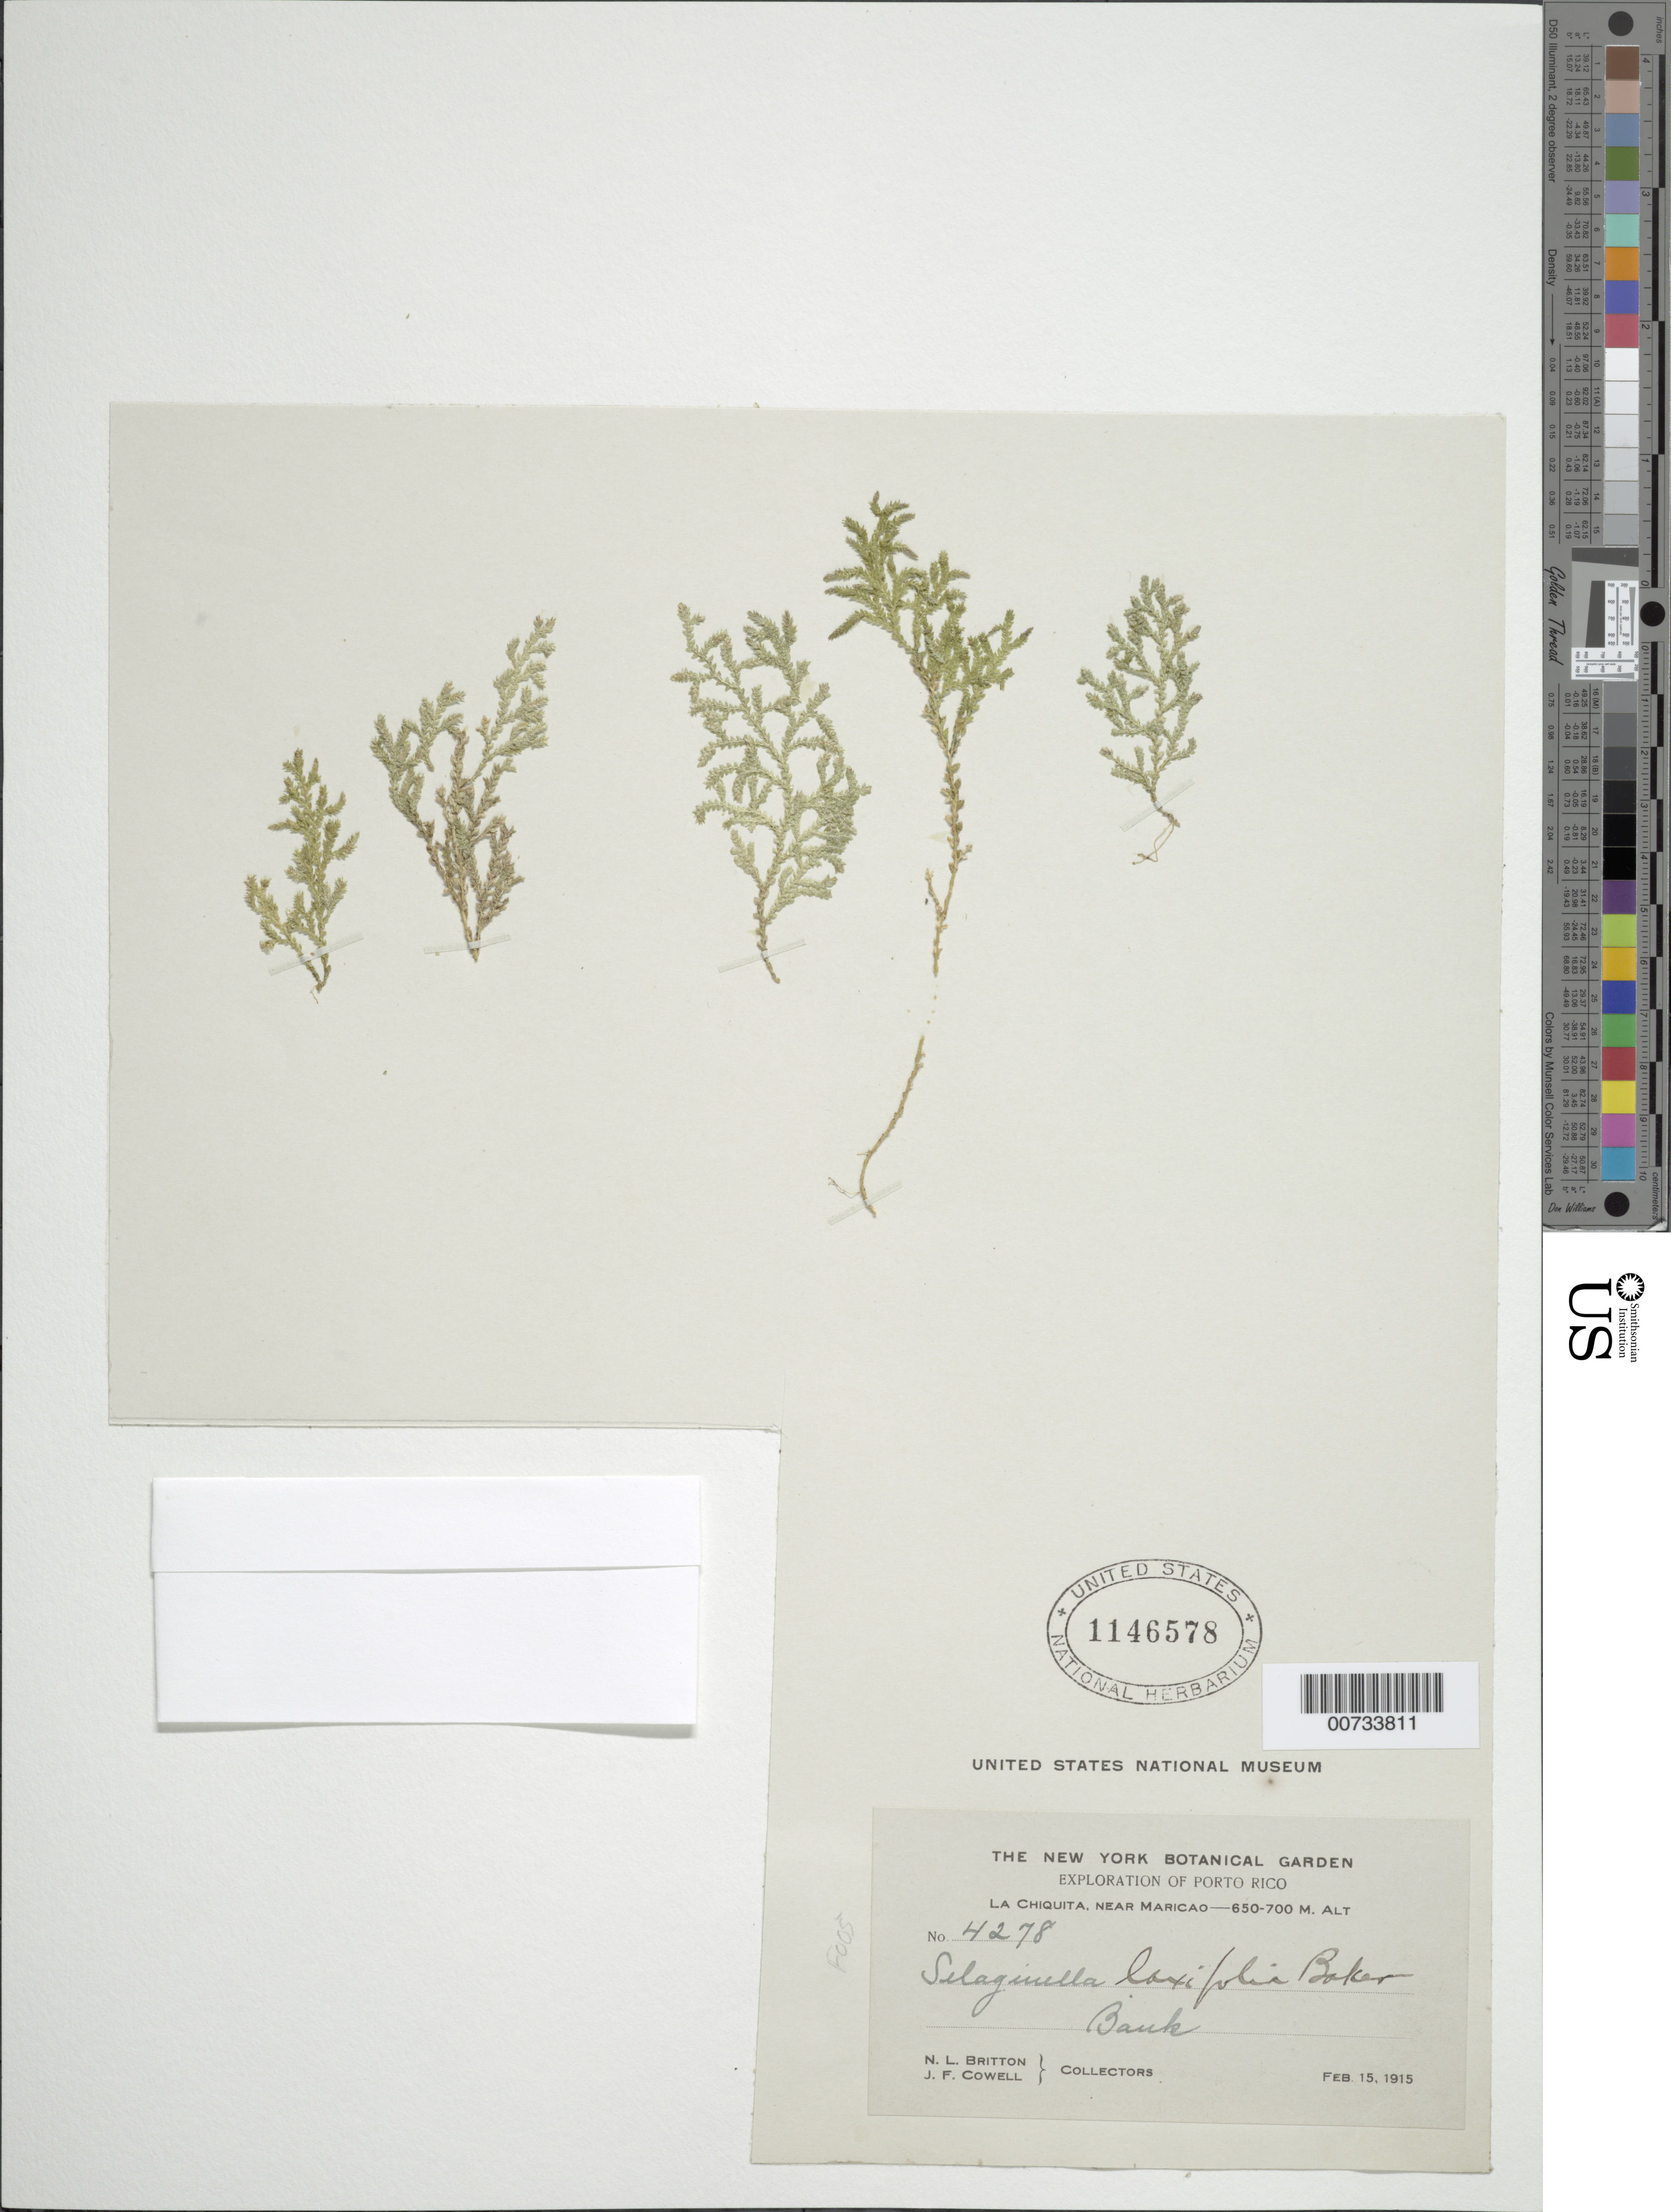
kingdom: Plantae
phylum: Tracheophyta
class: Lycopodiopsida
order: Selaginellales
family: Selaginellaceae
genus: Selaginella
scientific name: Selaginella laxifolia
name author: Baker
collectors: N. Britton & J. F. Cowell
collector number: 4278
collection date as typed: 15 Feb 1915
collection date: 1915-02-15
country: Puerto Rico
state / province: Maricao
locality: La Chiquita, near Maricao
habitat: Bank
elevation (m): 650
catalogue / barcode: US 1146578